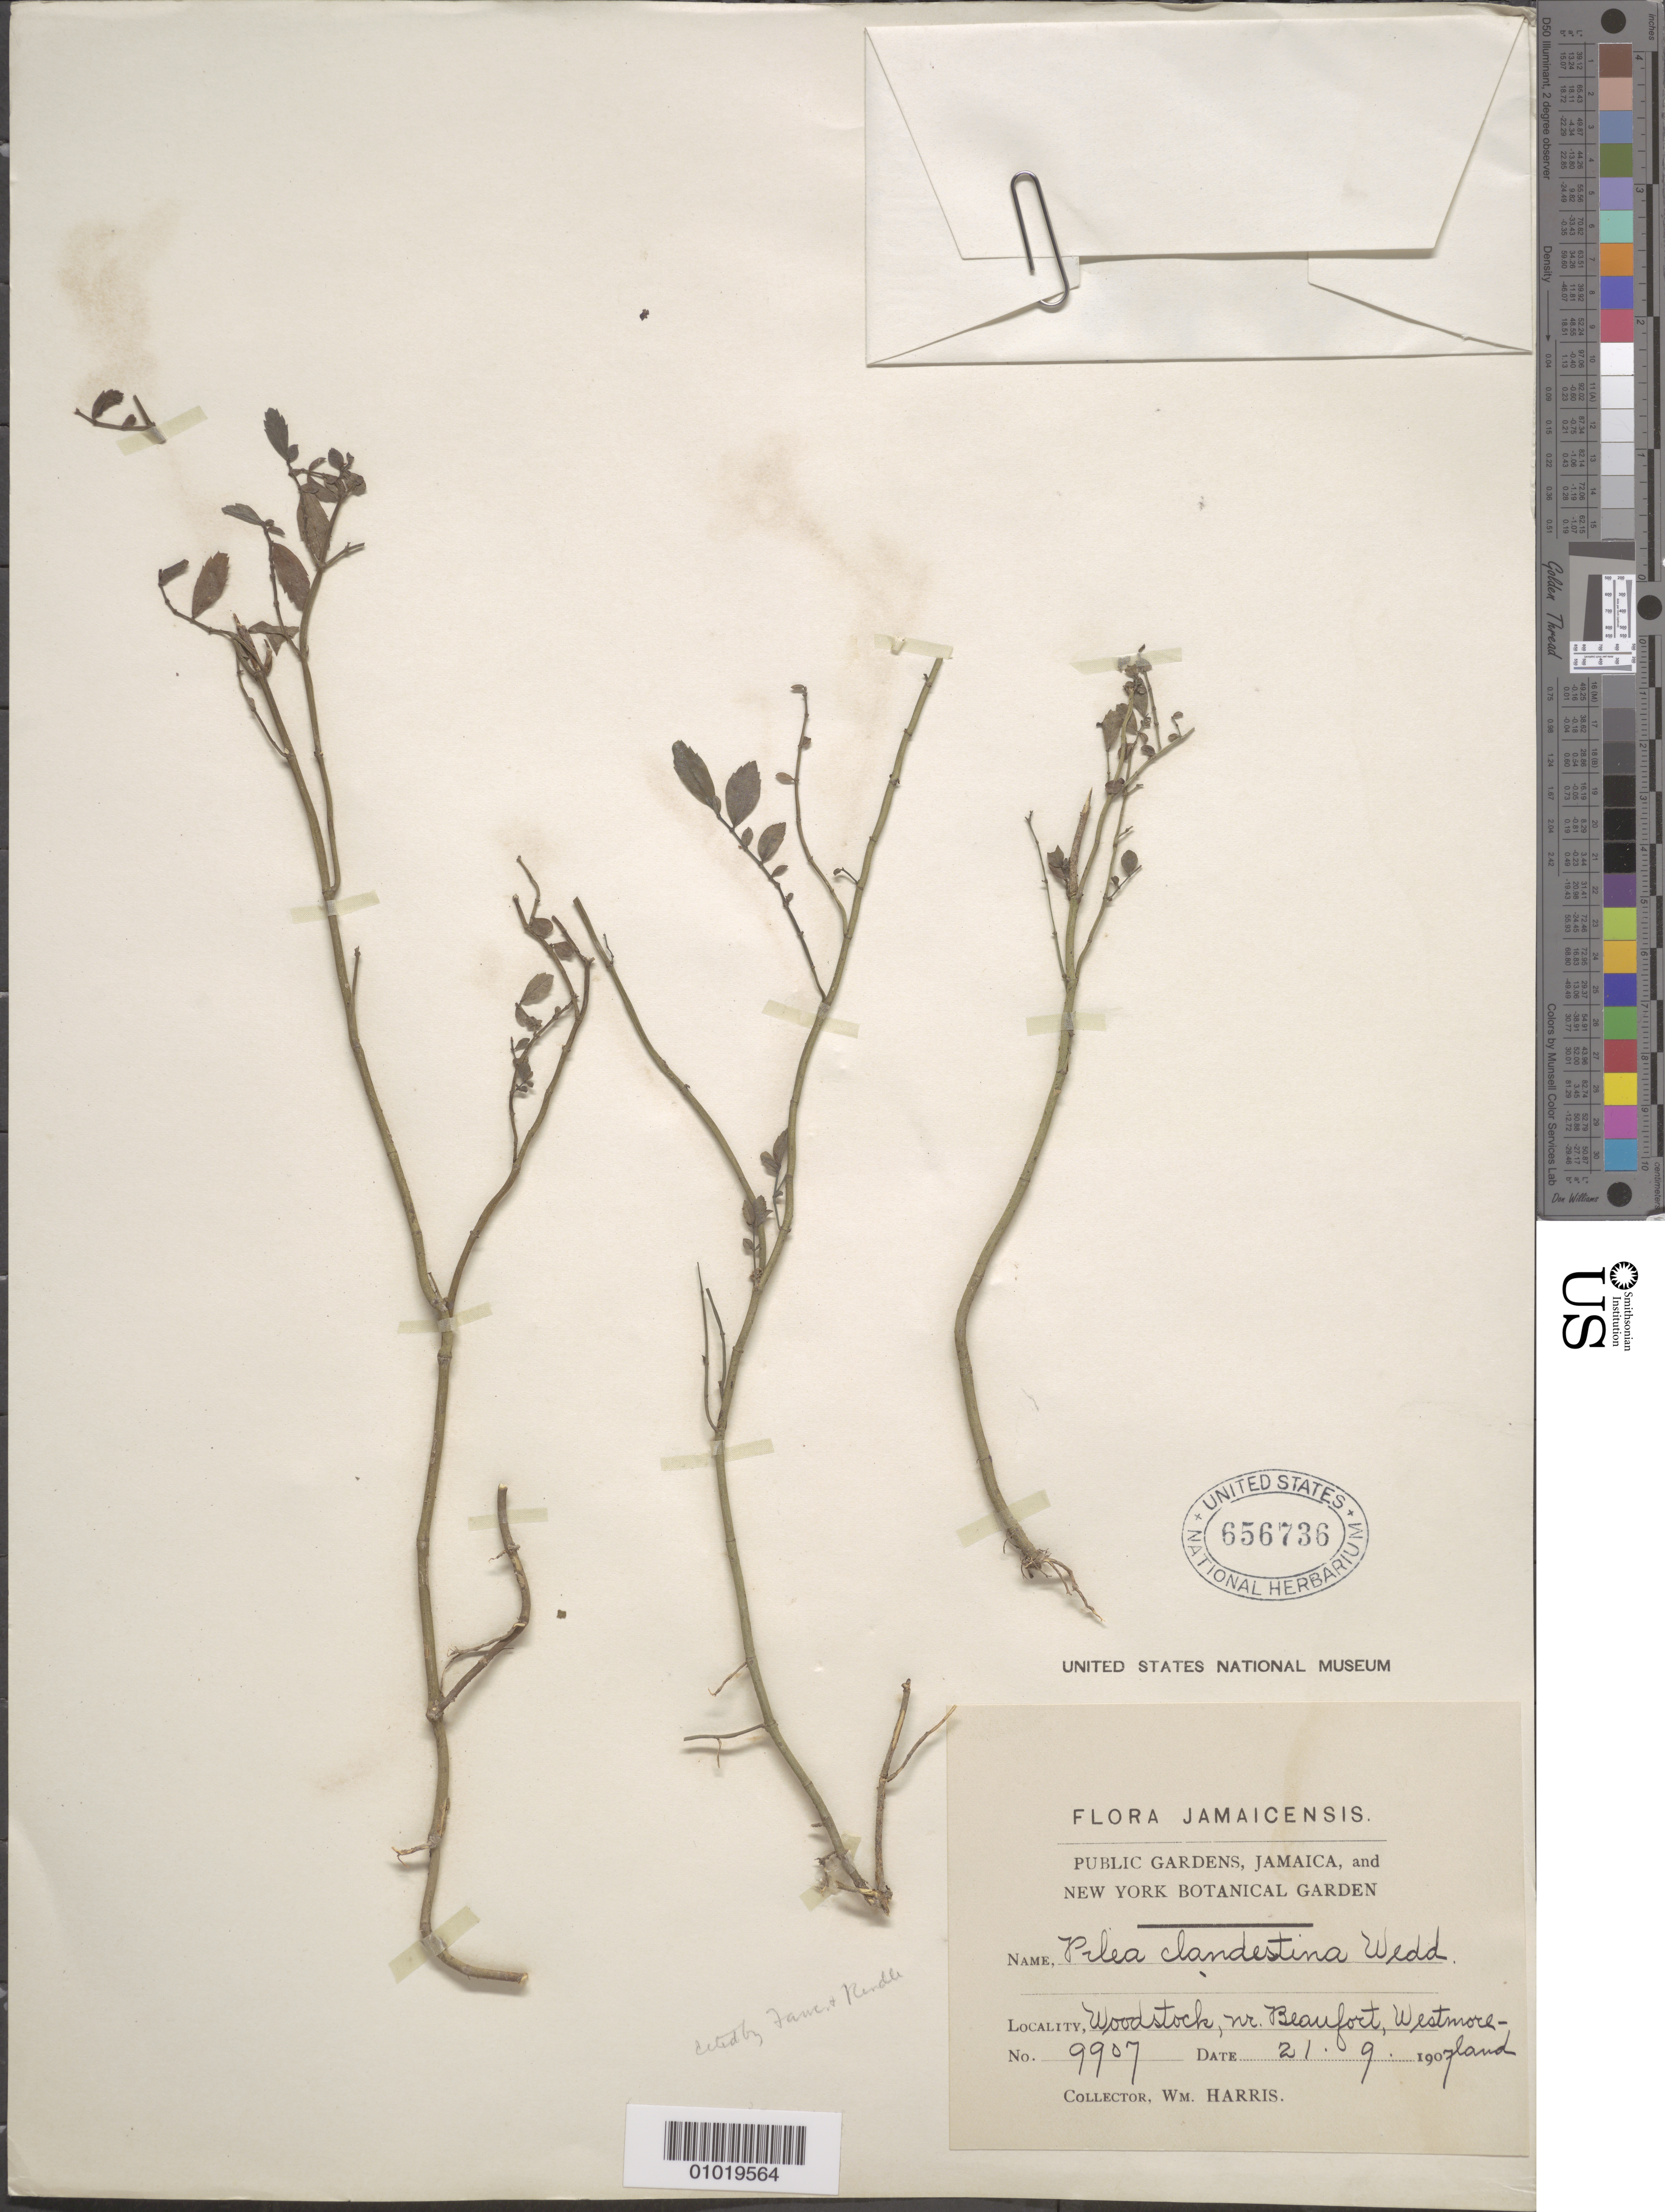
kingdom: Plantae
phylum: Tracheophyta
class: Magnoliopsida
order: Rosales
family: Urticaceae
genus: Pilea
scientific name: Pilea clandestina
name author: Wedd.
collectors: W. Harris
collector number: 9907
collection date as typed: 21 Sep 1907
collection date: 1907-09-21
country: Jamaica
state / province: Westmoreland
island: Jamaica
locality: Woodstock, Beaufort, Westmoreland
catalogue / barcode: US 656736